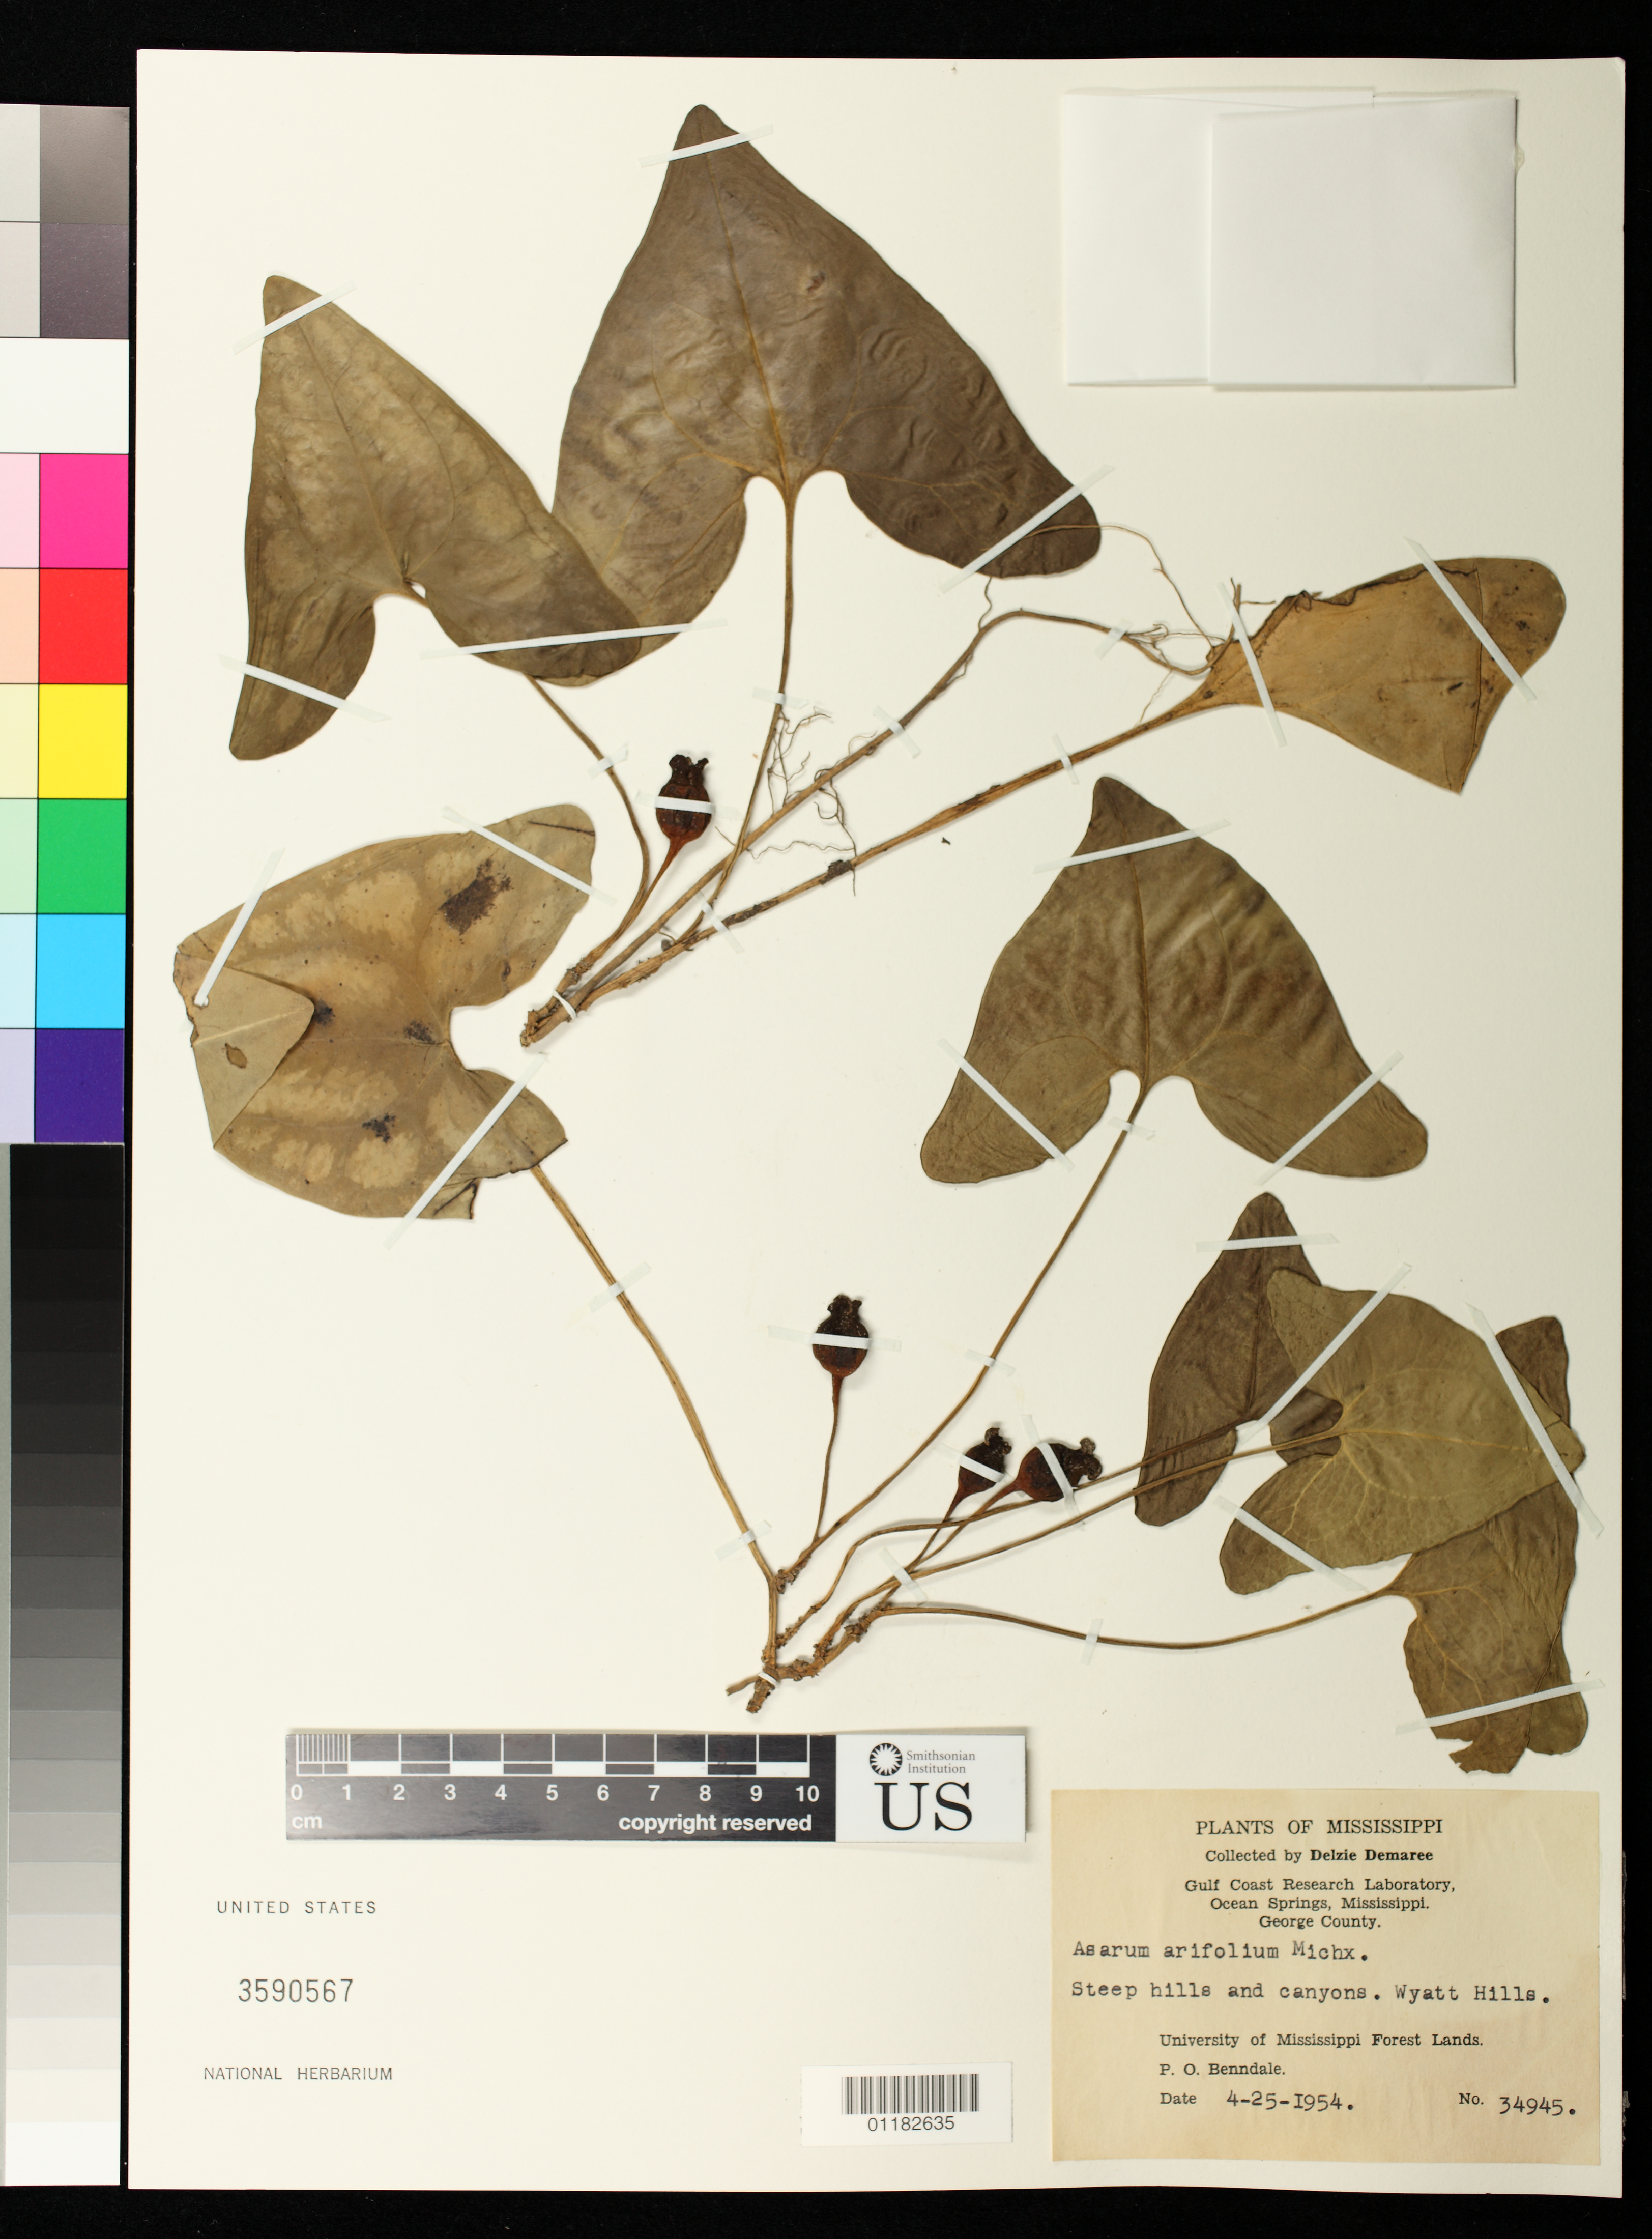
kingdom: Plantae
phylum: Tracheophyta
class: Magnoliopsida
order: Piperales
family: Aristolochiaceae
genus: Hexastylis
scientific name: Hexastylis arifolia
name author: (Michx.) Small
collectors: D. Demaree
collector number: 34945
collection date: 1954-04-25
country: United States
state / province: Mississippi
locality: Wyatt Hills. University of Mississippi Forest Lands. P.O. Benndale.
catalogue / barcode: US 3590567